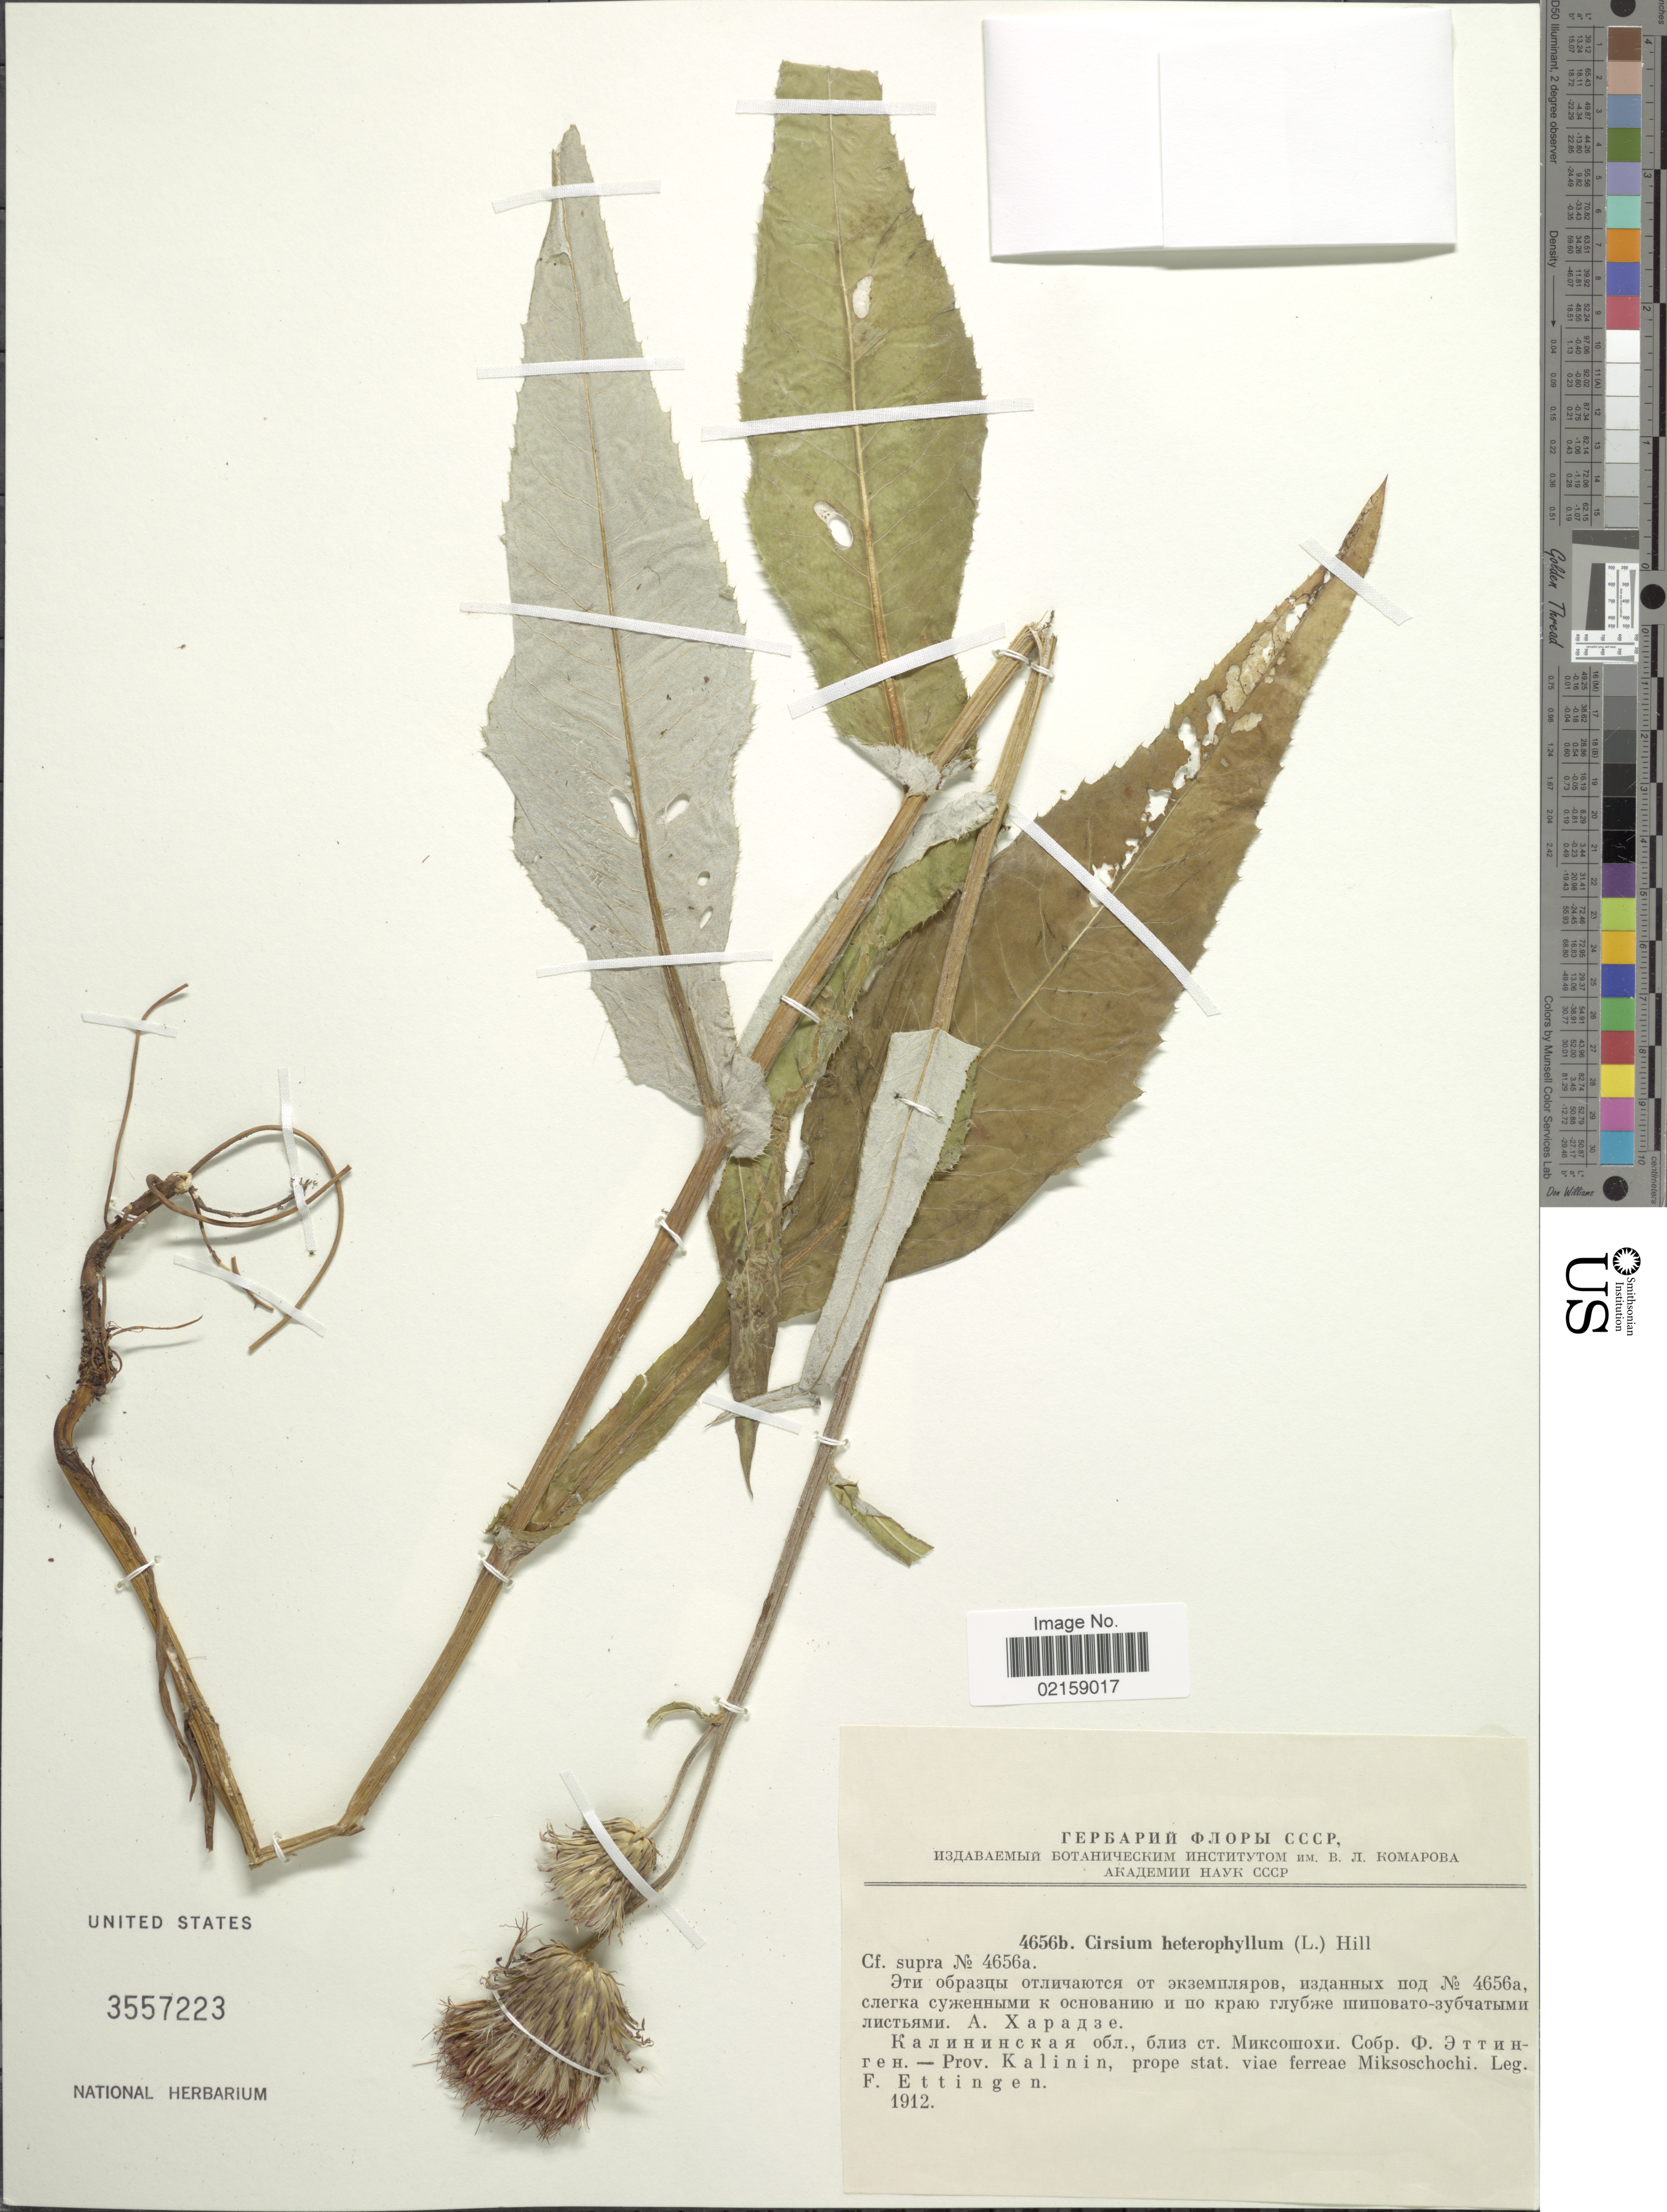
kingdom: Plantae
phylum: Tracheophyta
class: Magnoliopsida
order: Asterales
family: Asteraceae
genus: Cirsium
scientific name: Cirsium heterophyllum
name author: (L.) Hill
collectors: F. Ettingen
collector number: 4656b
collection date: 1912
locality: Prov. Kalinin, prope stat. viae ferreae Miksoschochi.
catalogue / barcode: US 3557223